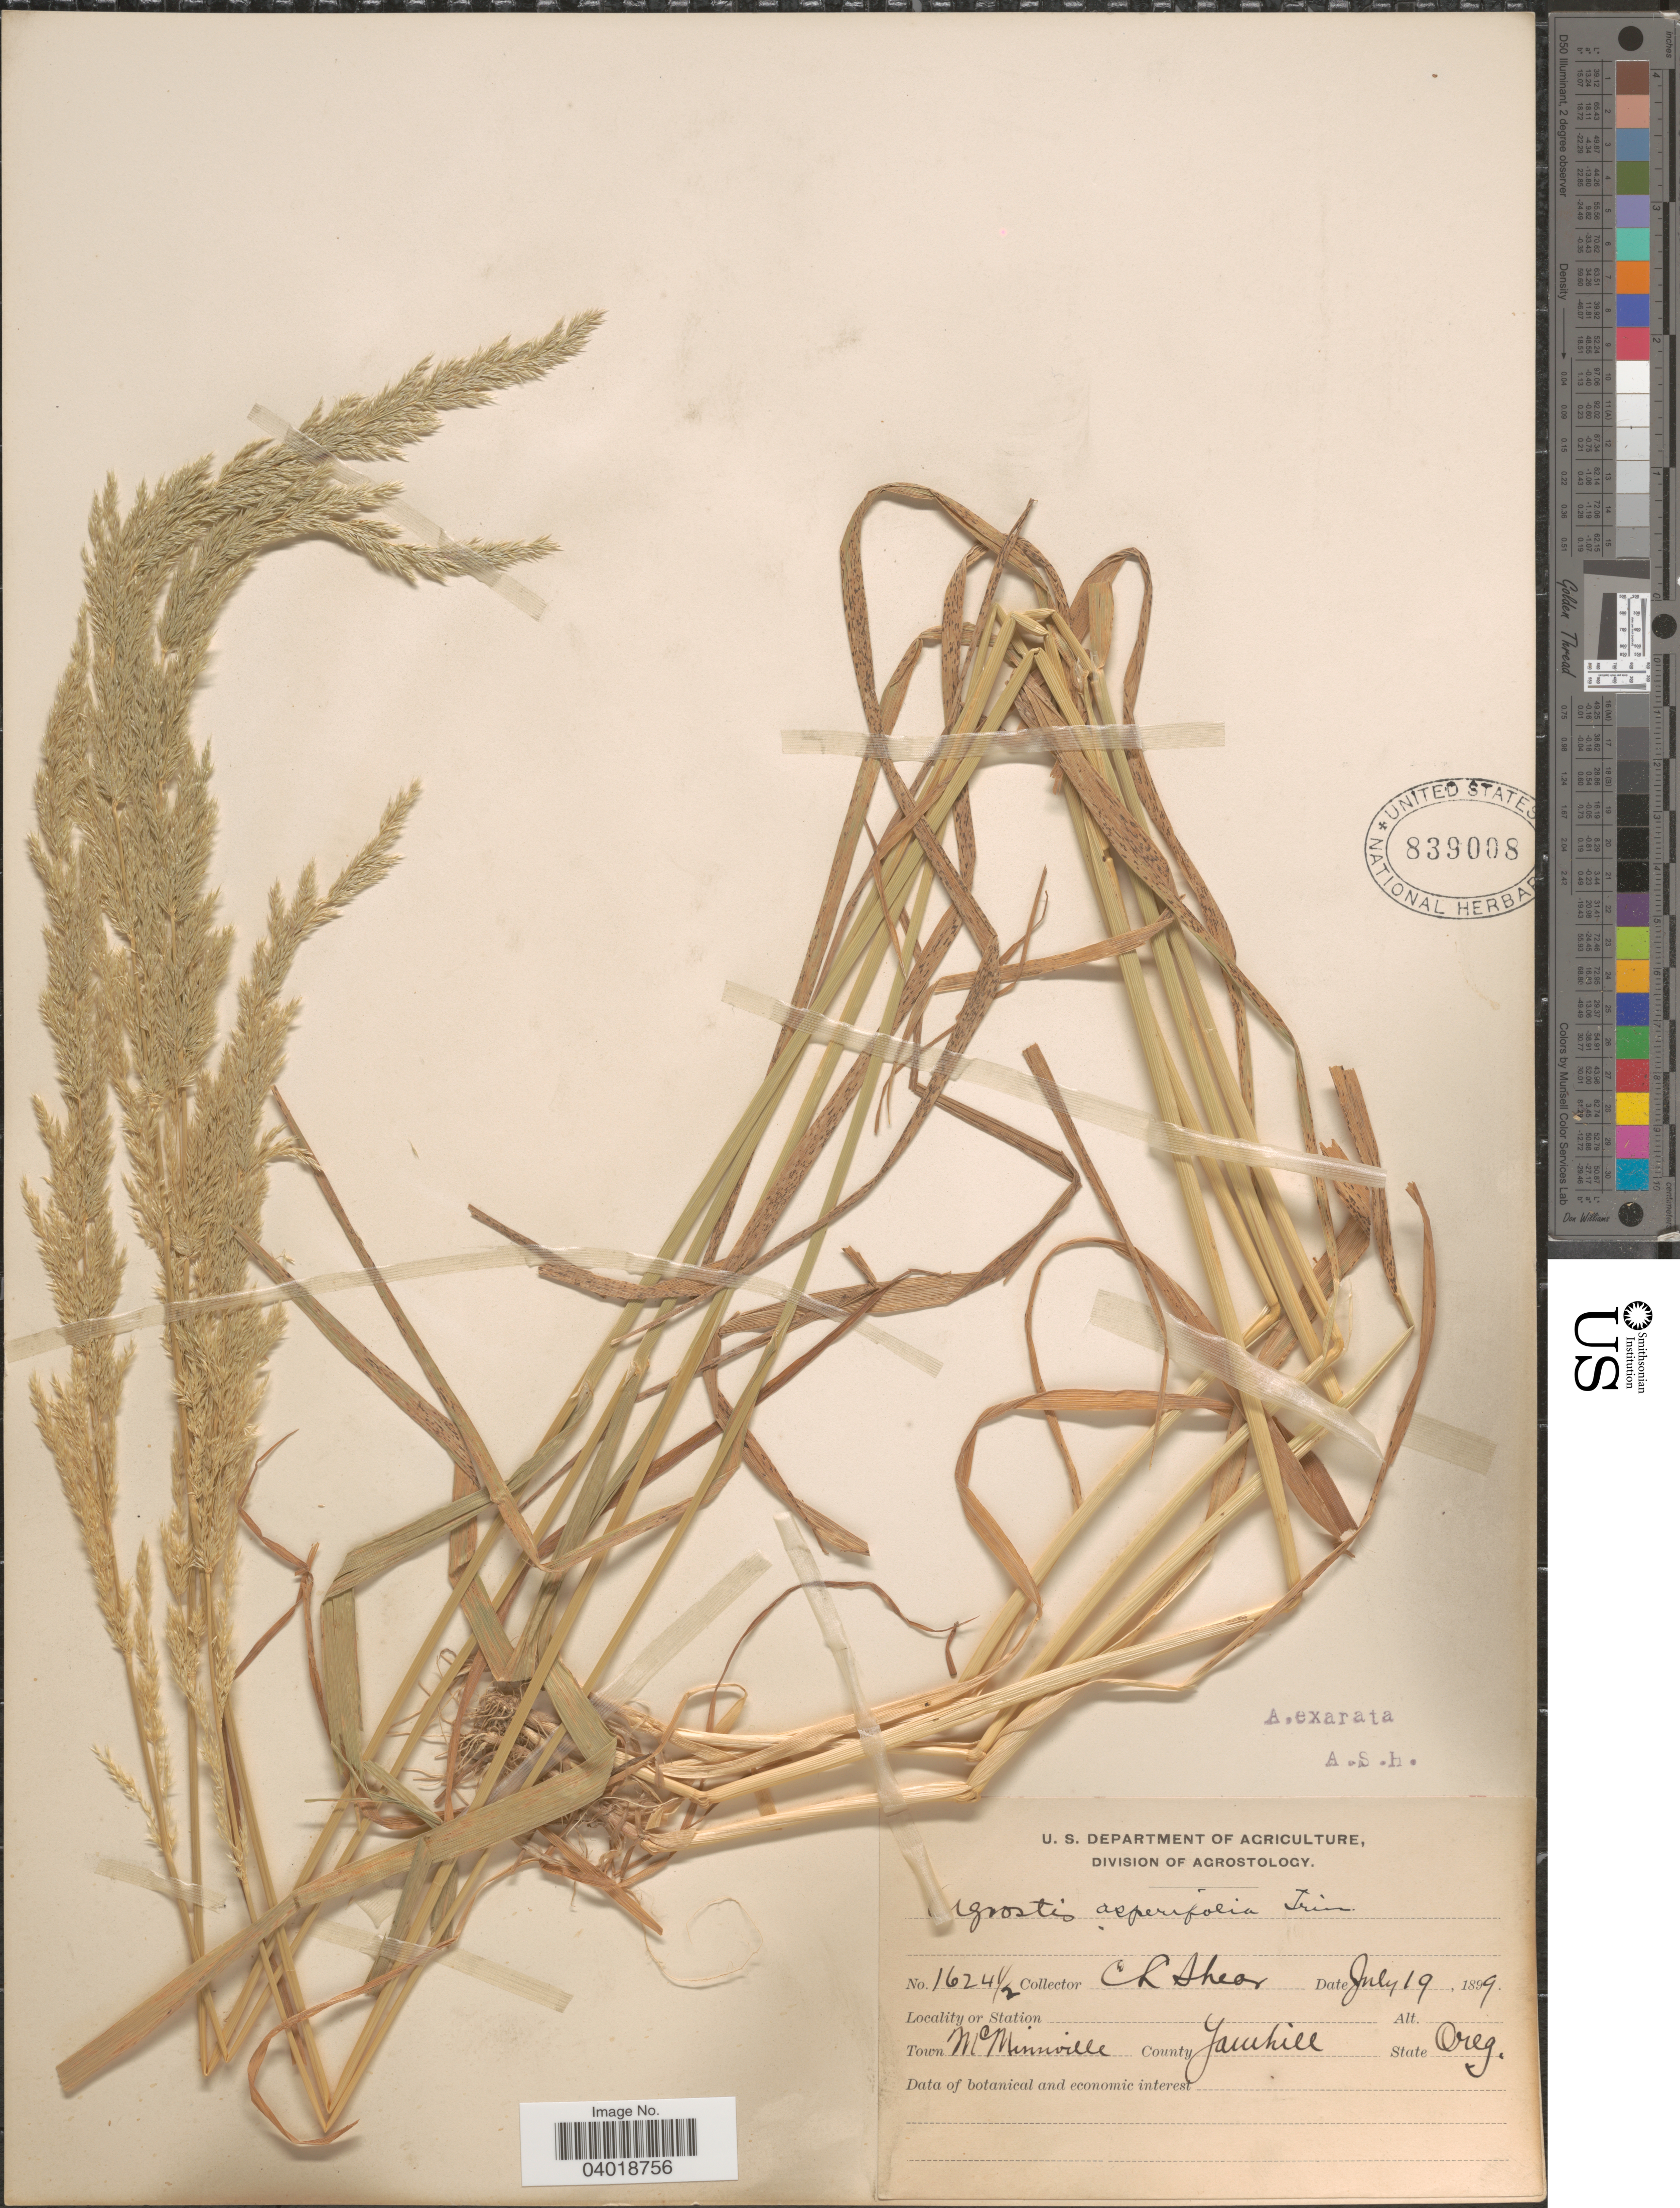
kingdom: Plantae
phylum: Tracheophyta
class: Liliopsida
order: Poales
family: Poaceae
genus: Agrostis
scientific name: Agrostis exarata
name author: Trin.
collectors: C. L. Shear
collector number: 1624½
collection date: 1899-07-19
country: United States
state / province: Oregon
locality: Town McMinnville. County Yamhill.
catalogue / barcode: US 839008